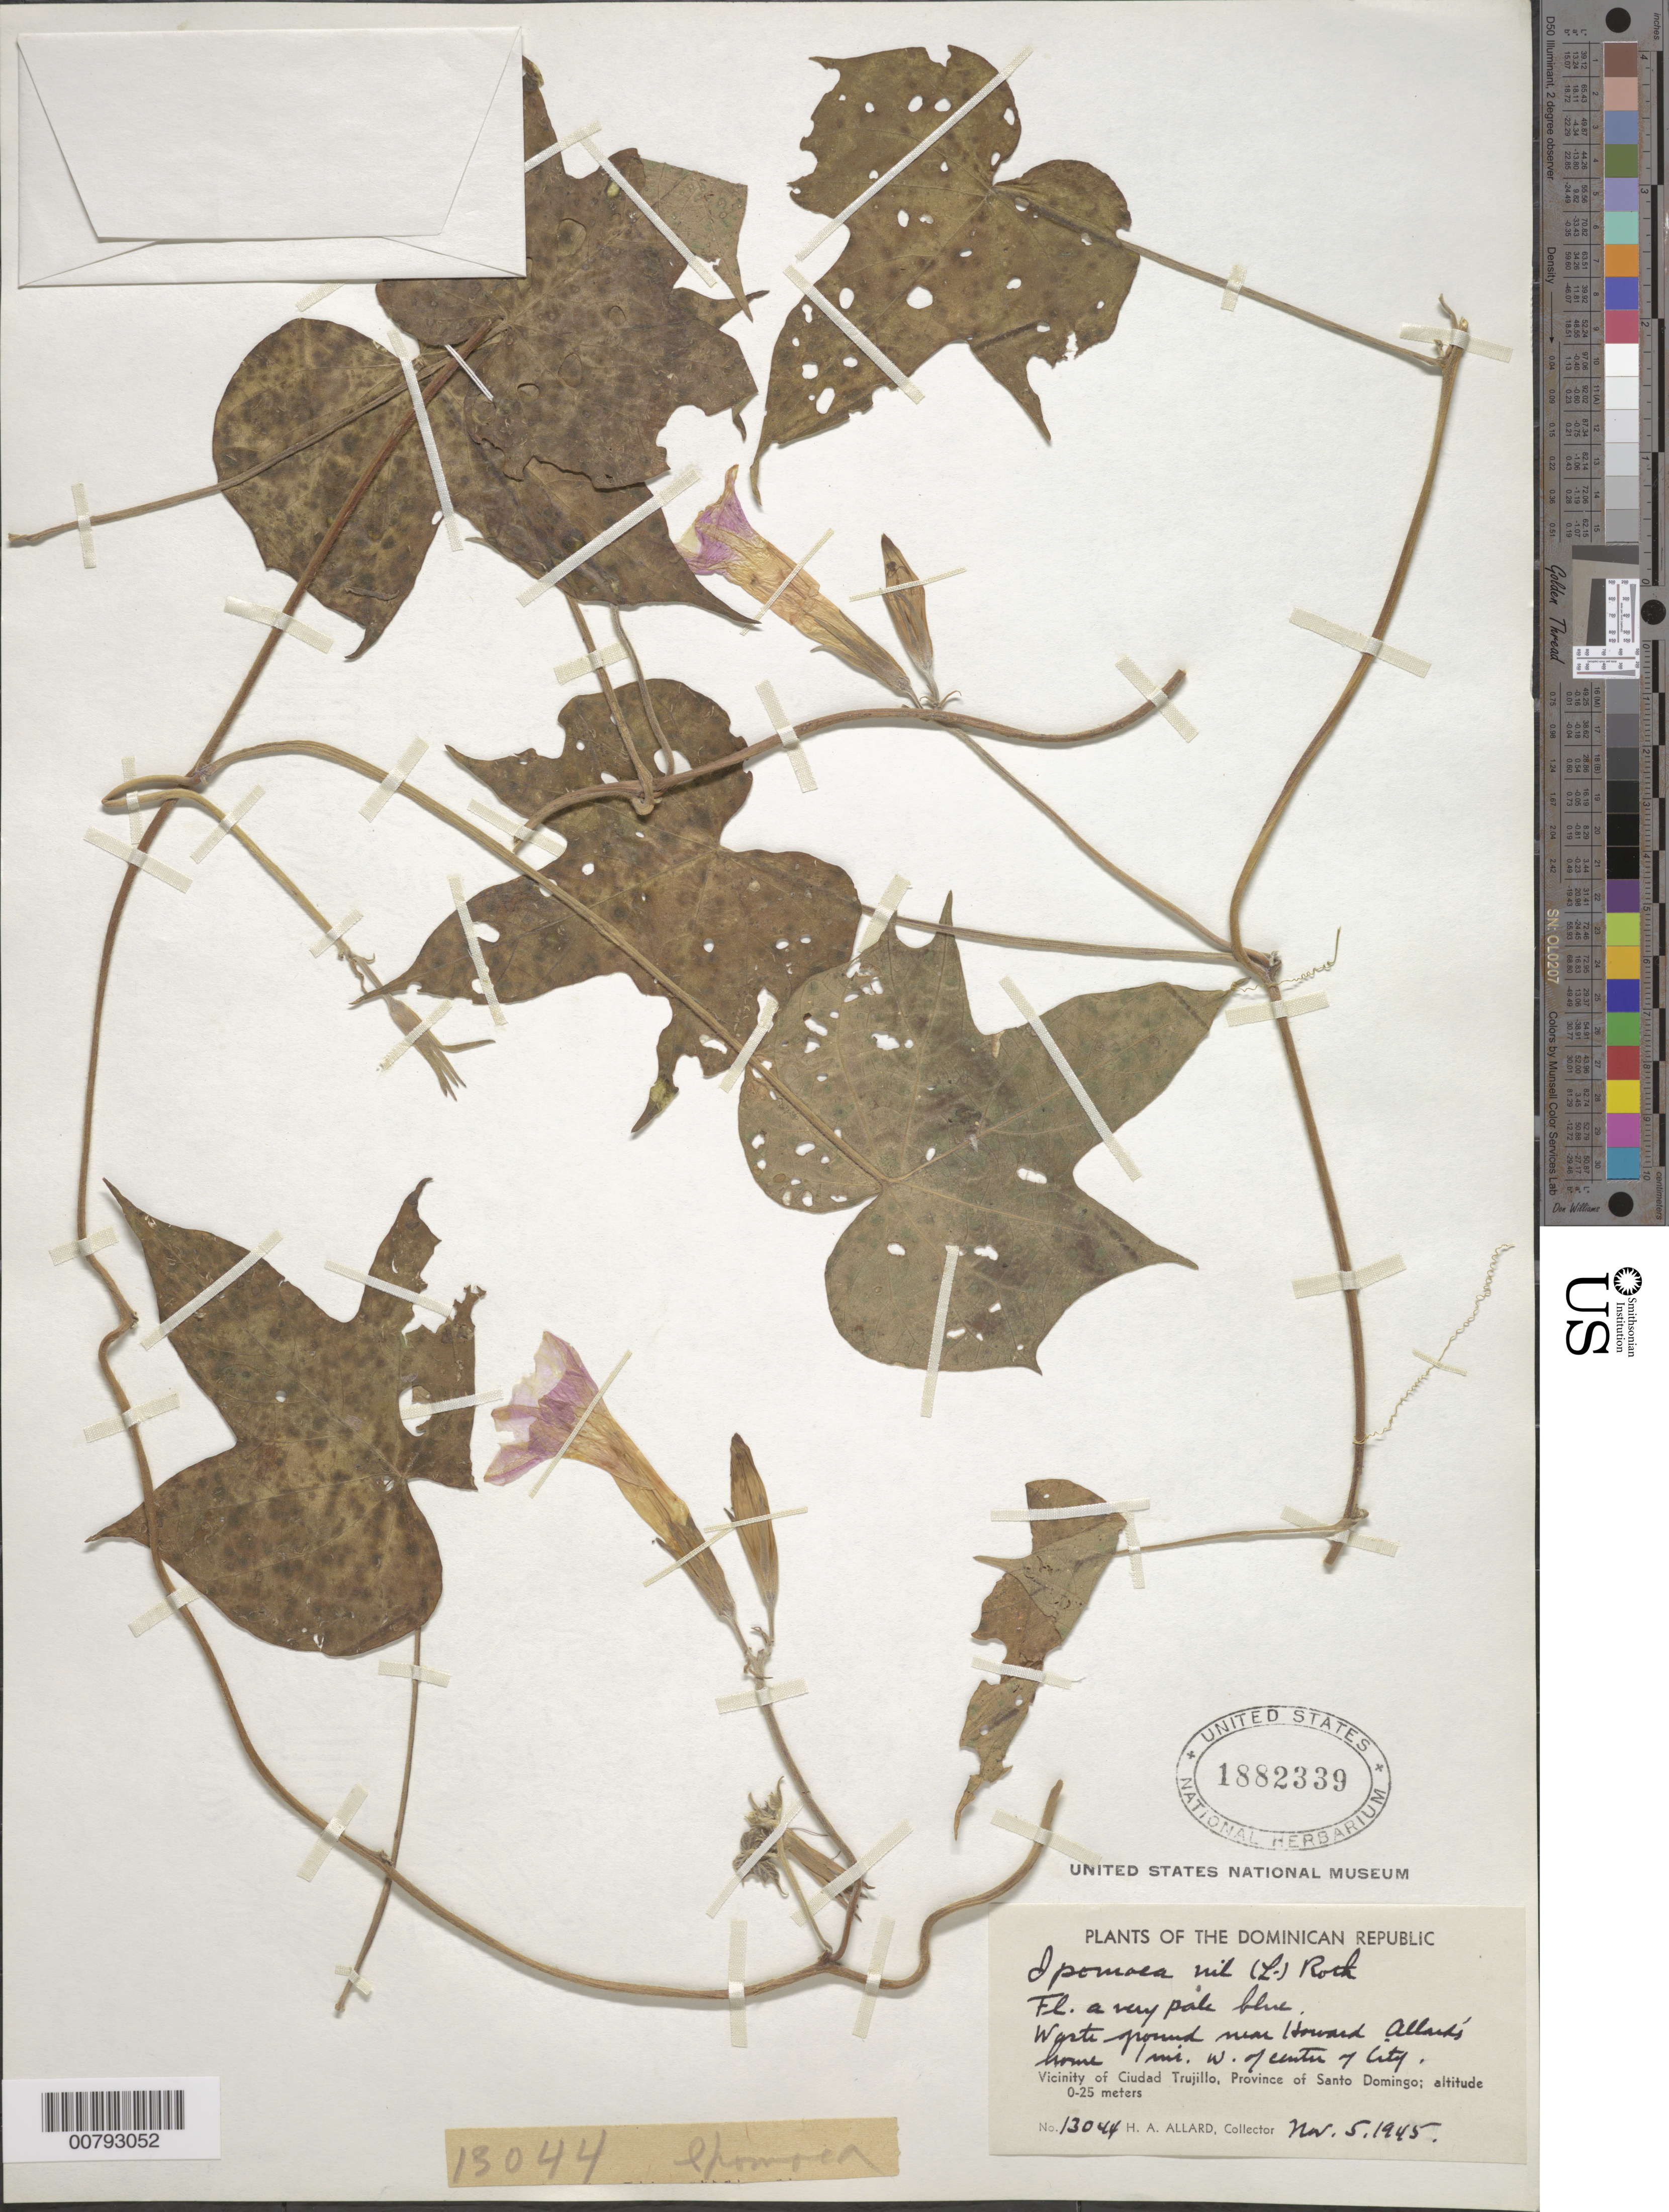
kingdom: Plantae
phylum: Tracheophyta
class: Magnoliopsida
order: Solanales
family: Convolvulaceae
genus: Ipomoea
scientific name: Ipomoea nil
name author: (L.) Roth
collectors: H. A. Allard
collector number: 13044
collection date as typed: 05 Nov 1945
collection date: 1945-11-05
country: Dominican Republic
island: Hispaniola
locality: Province of Santo Domingo, vicinity of Ciudad Trujillo, near Howard Allard's home 1 mile W of center of city.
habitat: Waste ground.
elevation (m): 0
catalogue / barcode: US 1882339